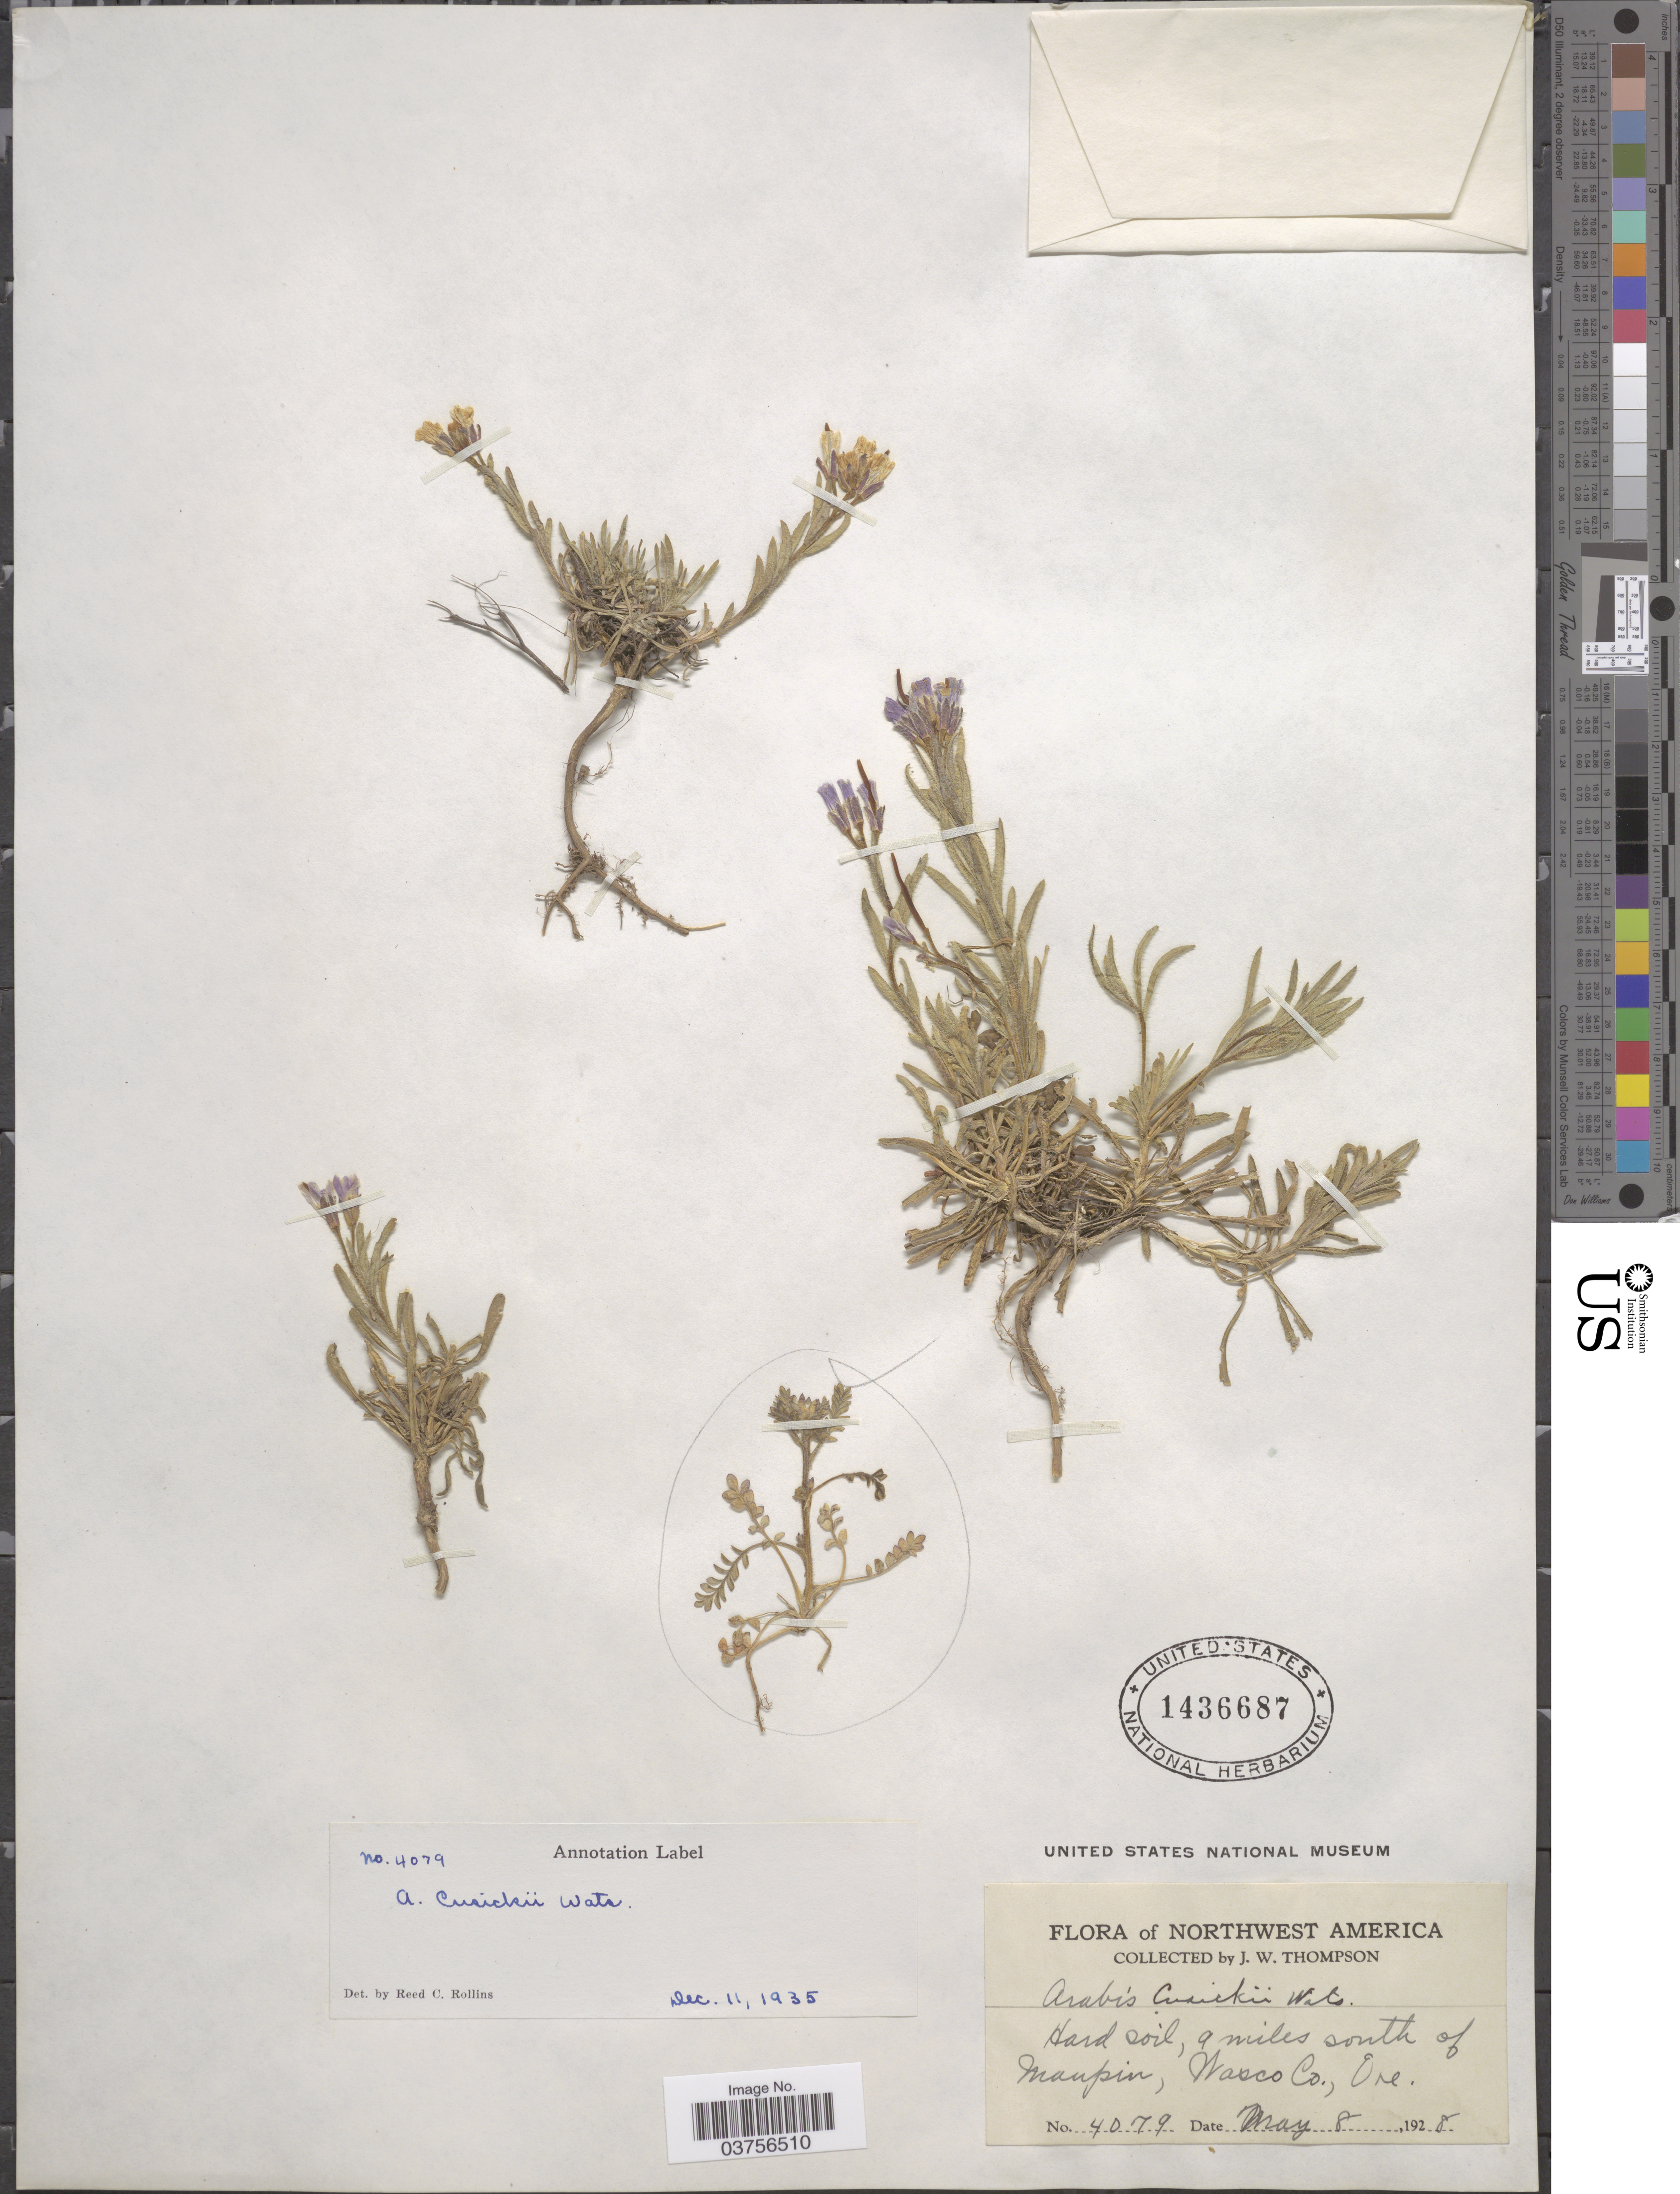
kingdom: Plantae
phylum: Tracheophyta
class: Magnoliopsida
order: Brassicales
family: Brassicaceae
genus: Arabis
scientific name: Arabis cusickii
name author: S. Watson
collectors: J. Thompson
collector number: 4079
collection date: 1928-05-08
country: United States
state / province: Oregon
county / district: Wasco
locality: Northwest America. 9 miles south of Maupin, Wasco Co.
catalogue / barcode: US 1436687